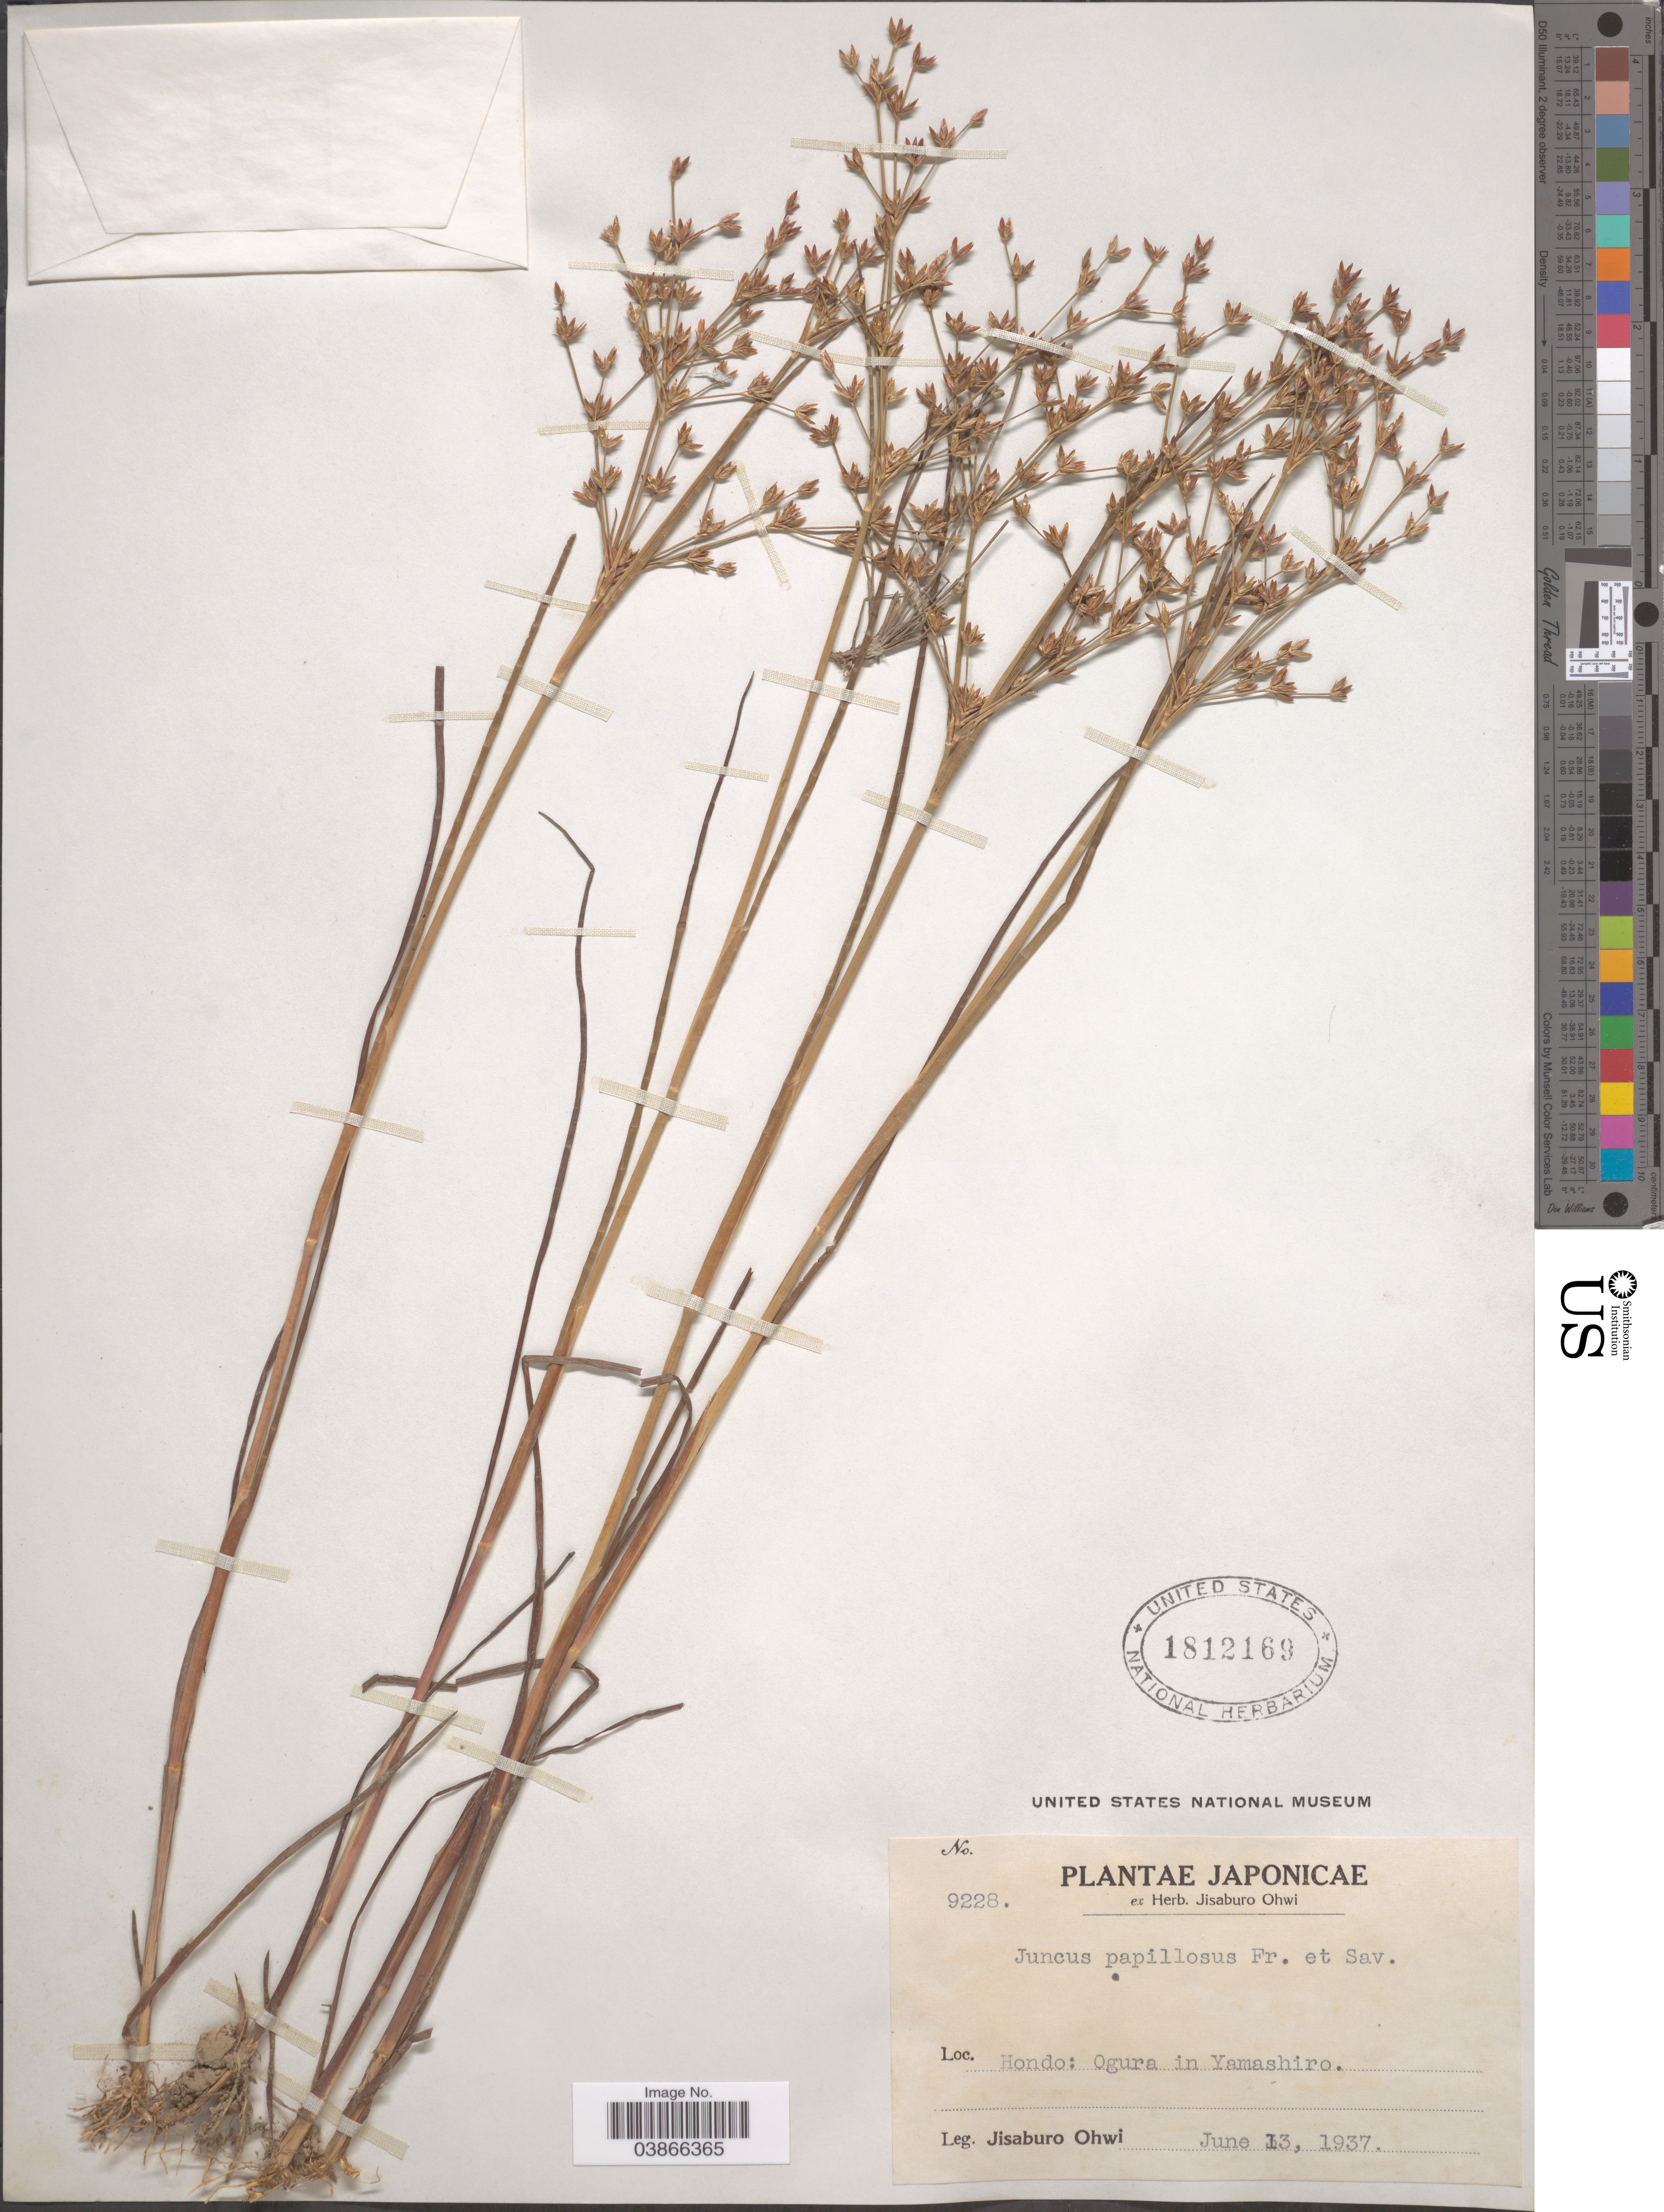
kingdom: Plantae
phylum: Tracheophyta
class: Liliopsida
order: Poales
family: Juncaceae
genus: Juncus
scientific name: Juncus papillosus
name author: Franch. & Sav.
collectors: J. Ohwi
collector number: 9228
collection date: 1937-06-13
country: Japan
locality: Hondo: Ogura in Yamashiro.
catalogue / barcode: US 1812169